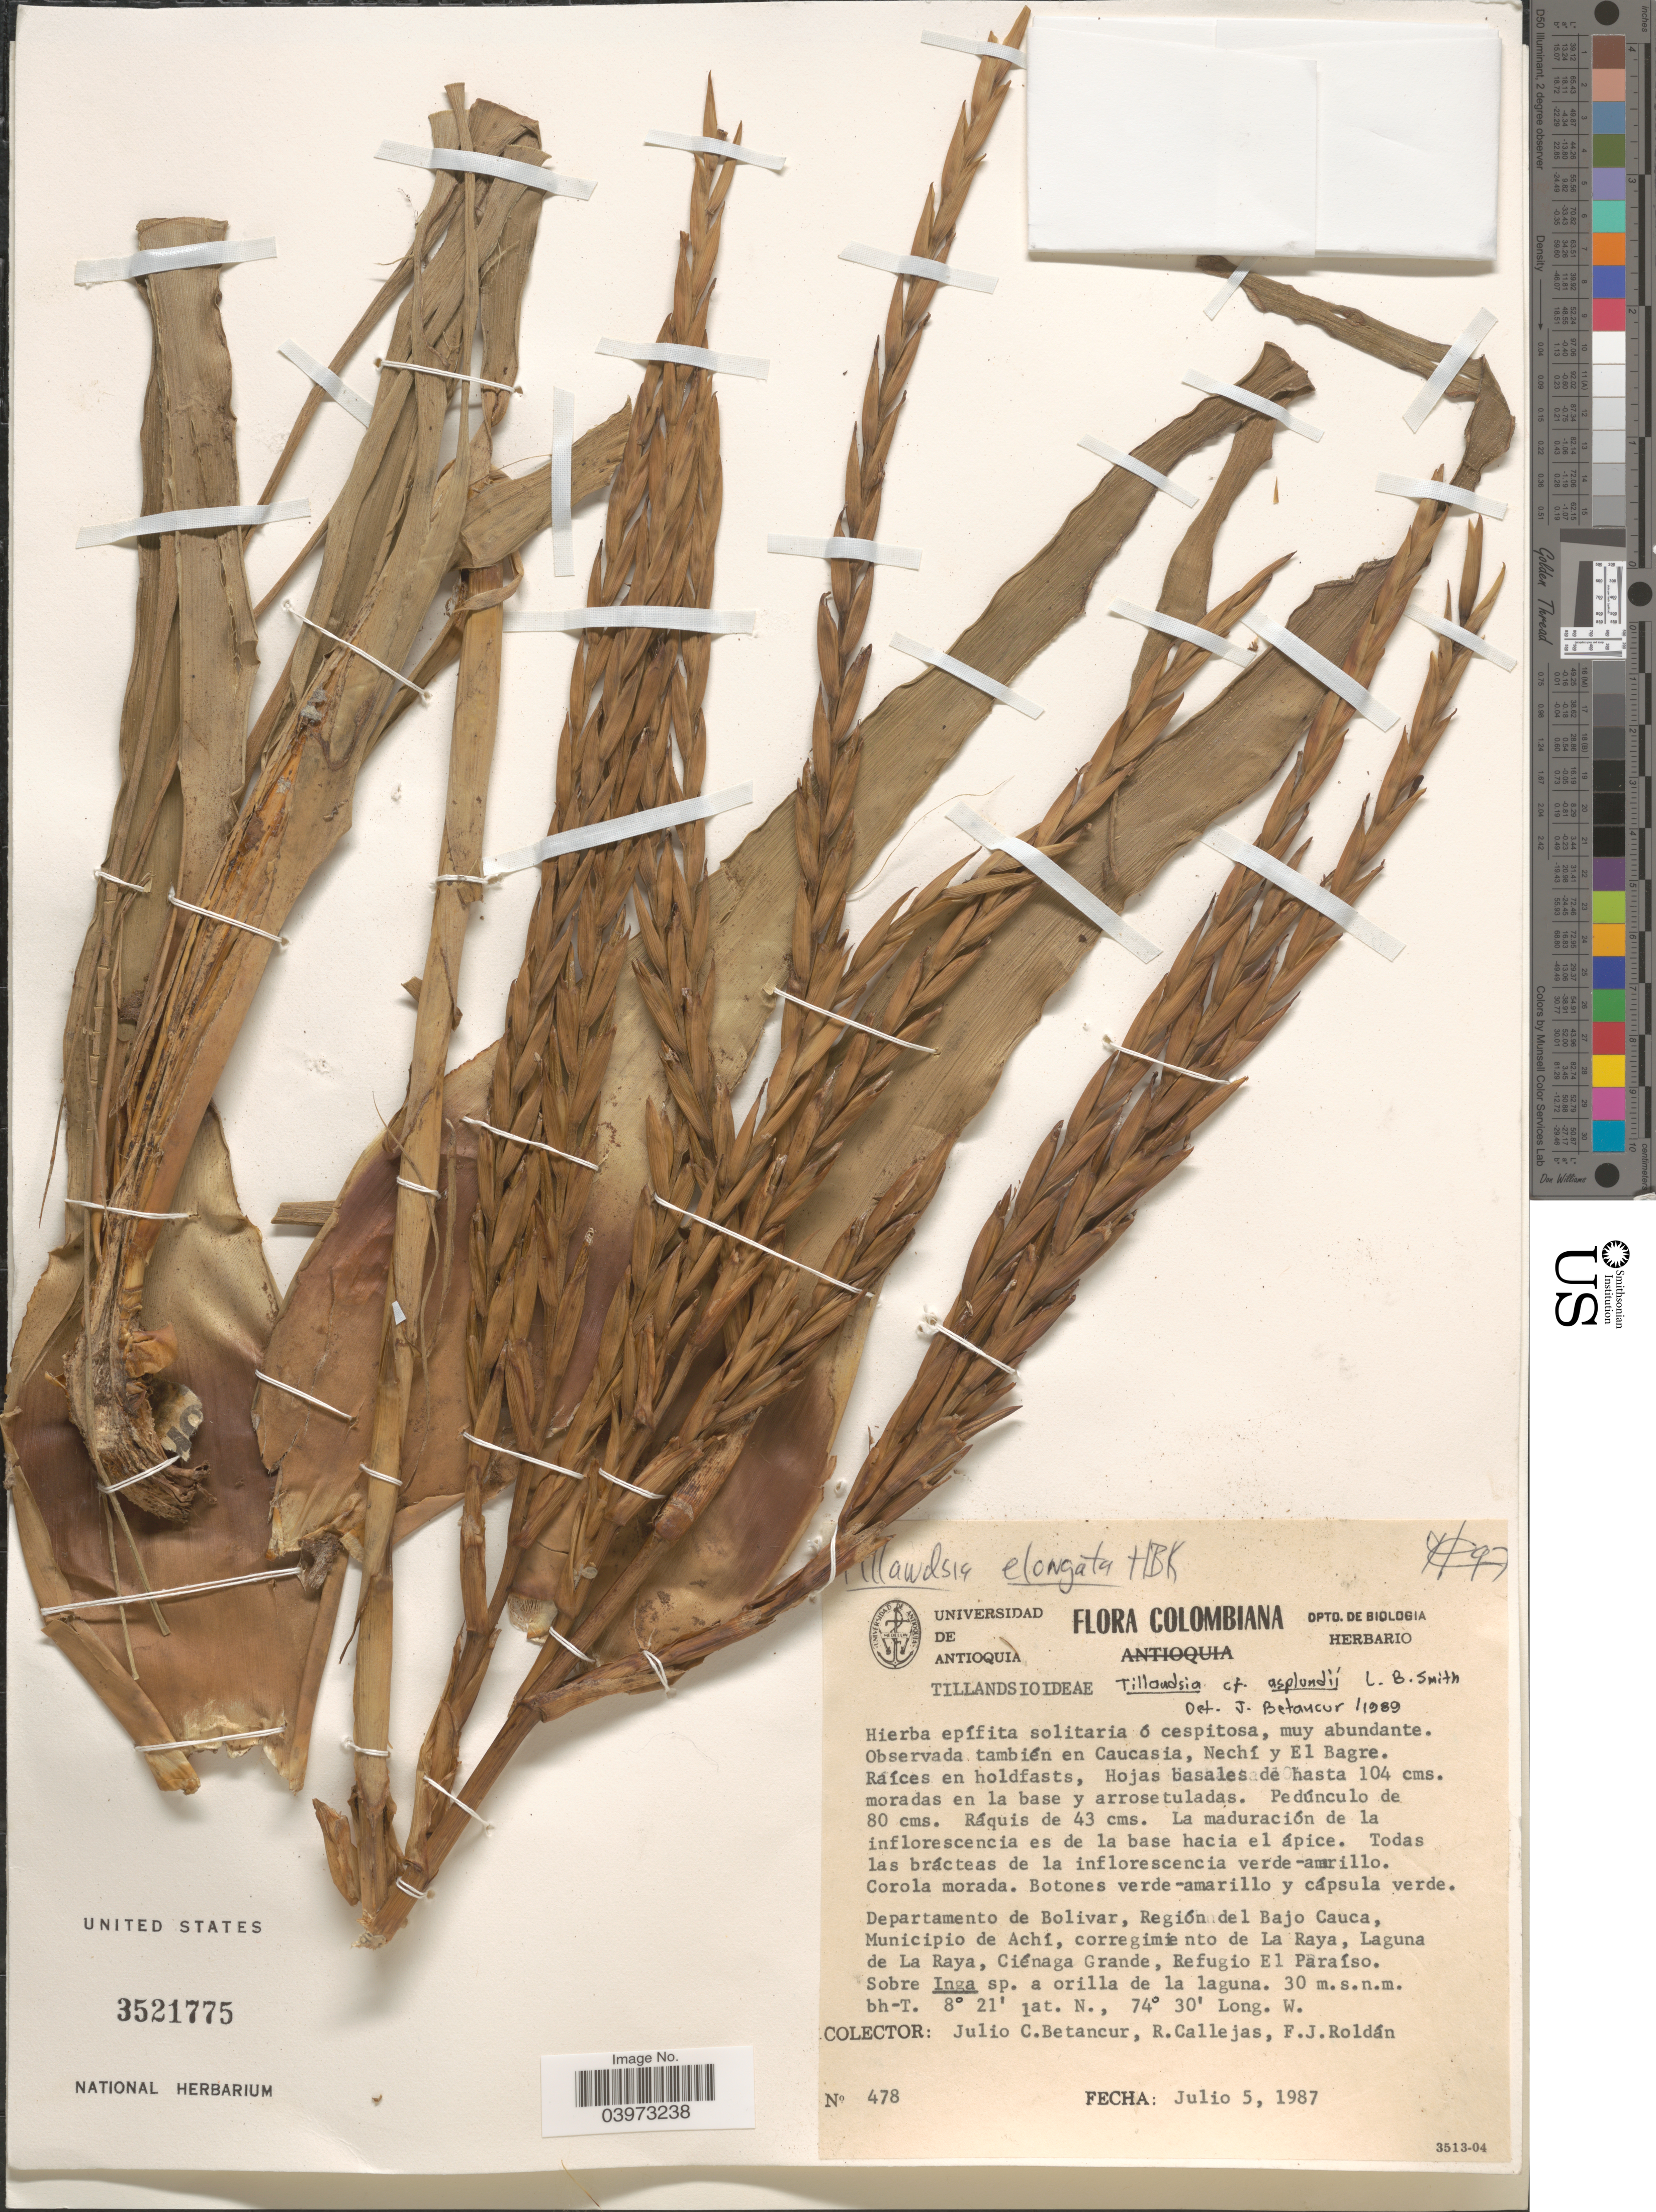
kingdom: Plantae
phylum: Tracheophyta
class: Liliopsida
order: Poales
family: Bromeliaceae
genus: Tillandsia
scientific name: Tillandsia elongata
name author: Kunth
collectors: J. C. Betancur, R. Callejas & F. J. Roldán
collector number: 478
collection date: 1987-07-05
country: Colombia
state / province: Bolívar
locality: Colombiana. Departamento de Bolivar, Región del Bajo Cauca, Municipio de Achí, corregimiento de La Raya, Laguna de La Raya, Ciénaga Grande, Refugio El Paraíso.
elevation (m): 30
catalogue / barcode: US 3521775